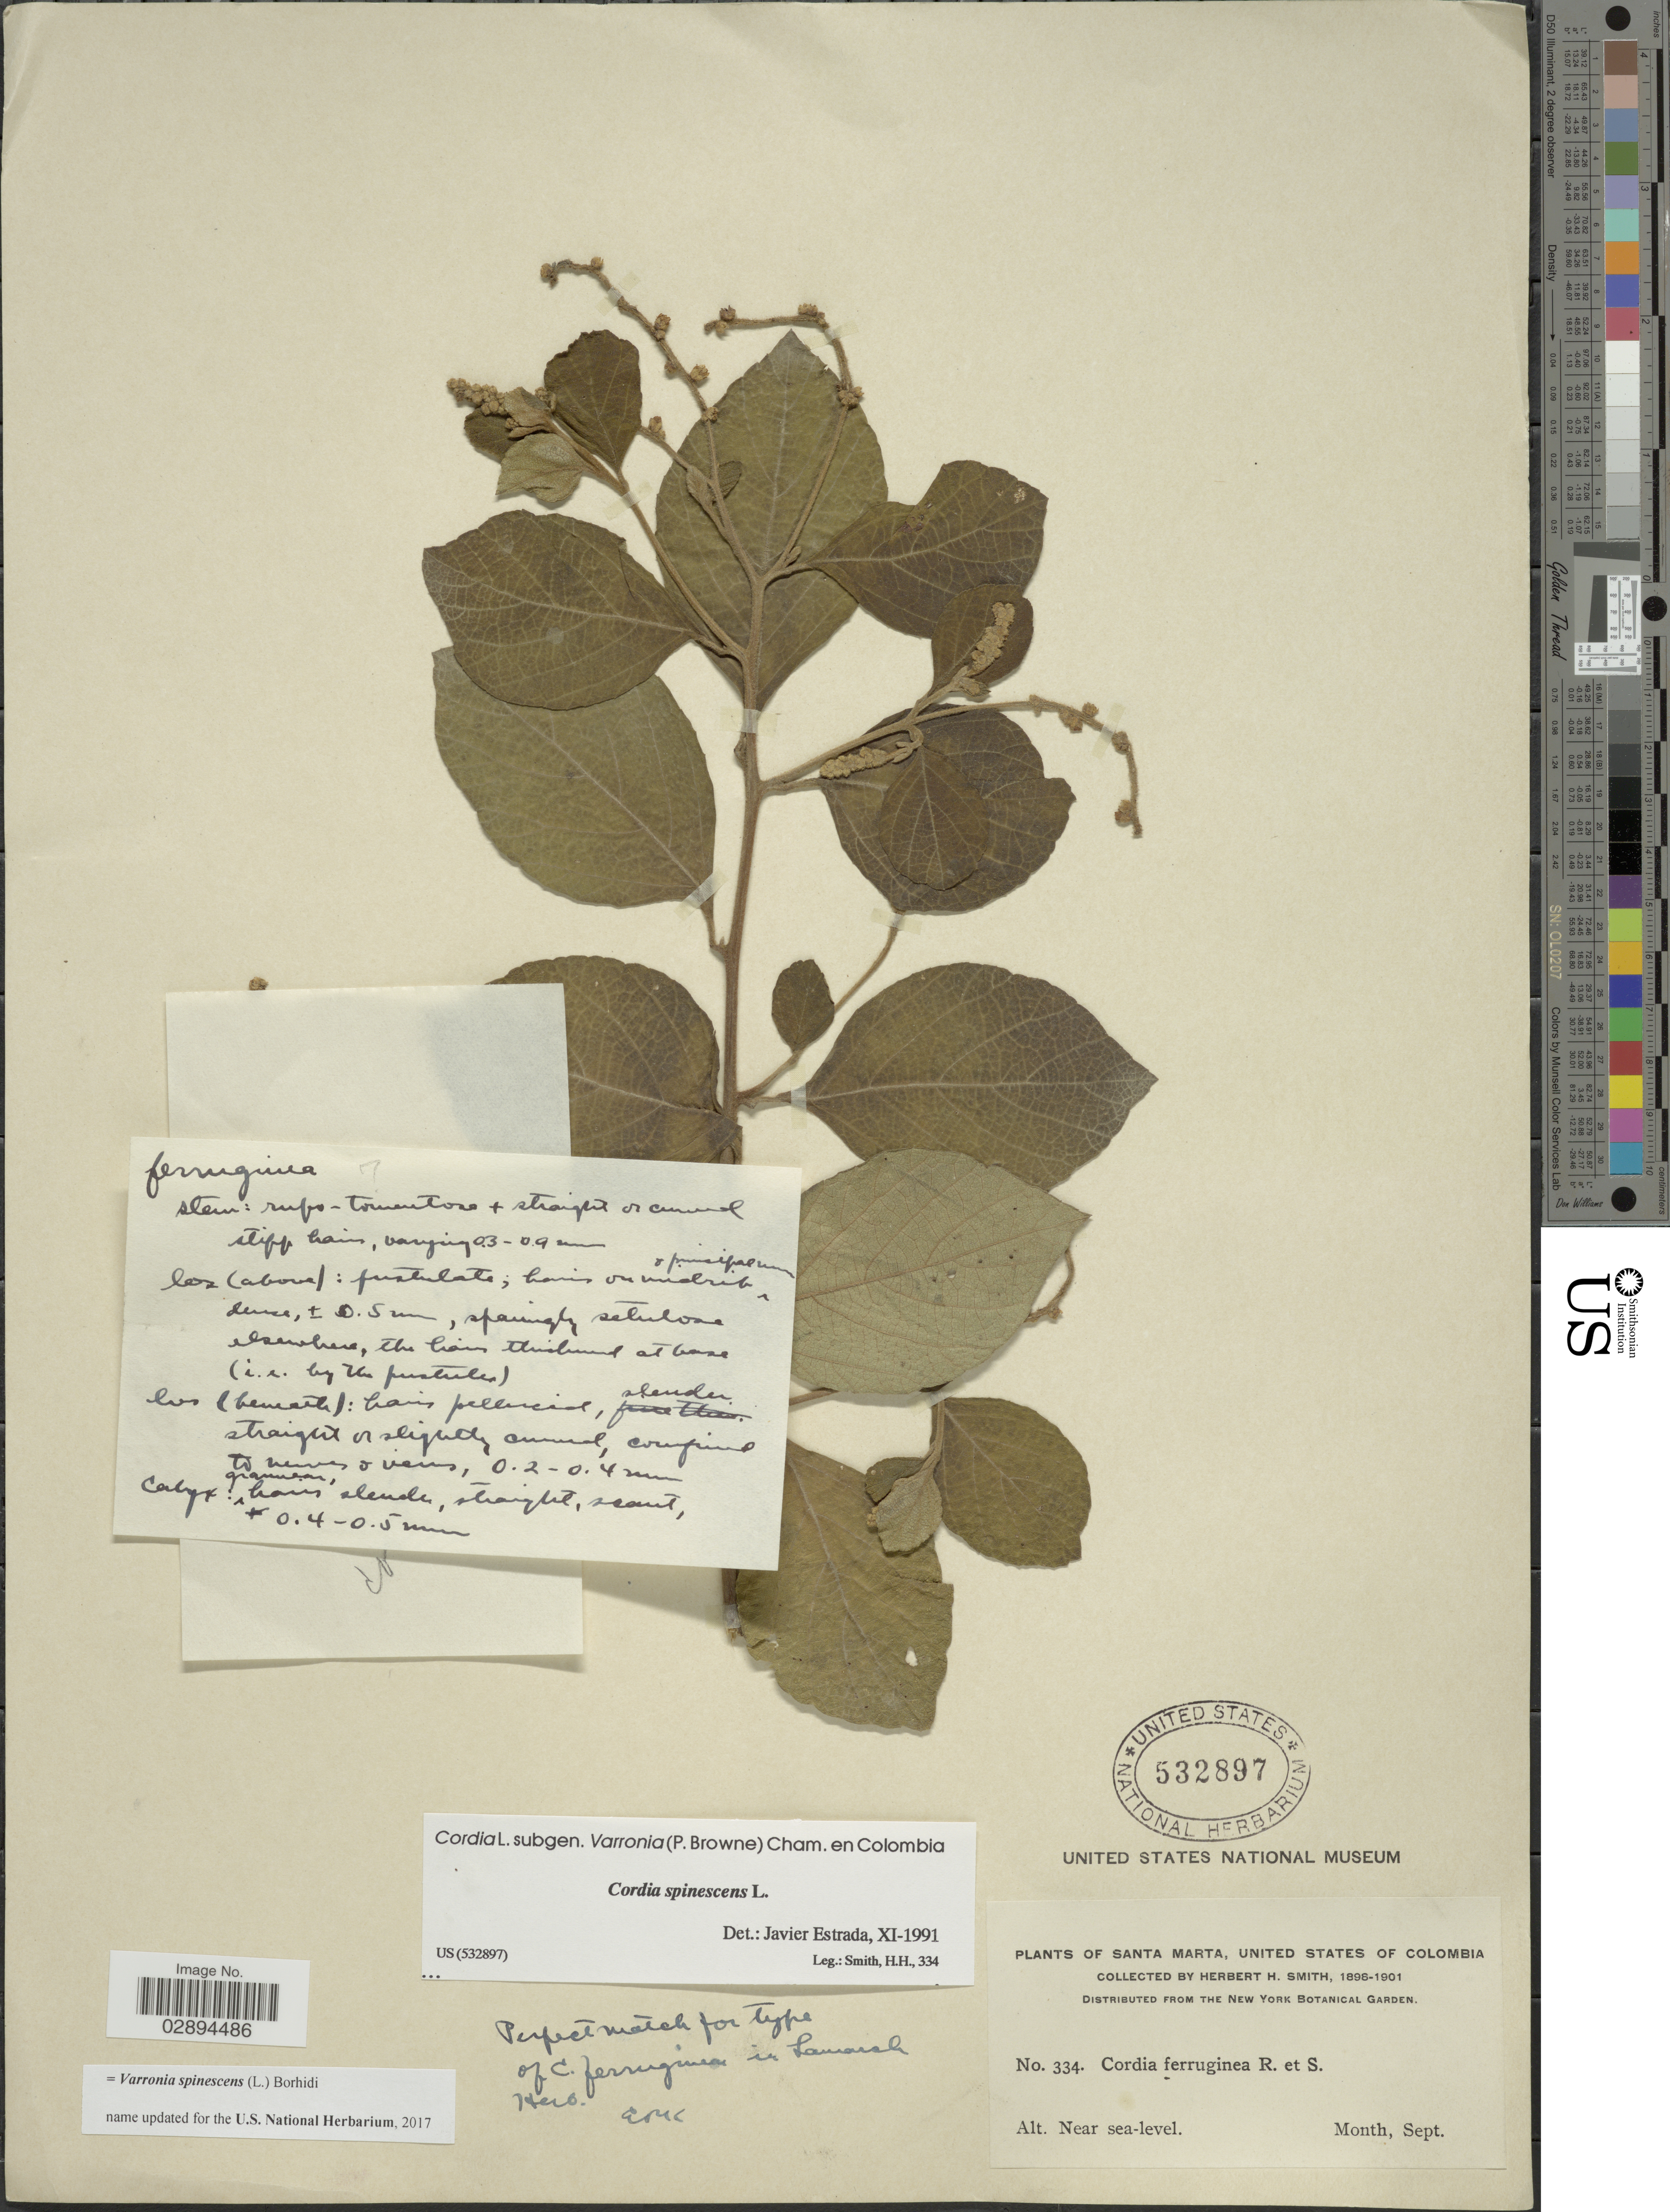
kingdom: Plantae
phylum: Tracheophyta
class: Magnoliopsida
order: Boraginales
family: Cordiaceae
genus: Varronia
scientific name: Varronia spinescens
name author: (L.) Borhidi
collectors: Herbert H. Smith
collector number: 334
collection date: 1898-09/1901-09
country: Colombia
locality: Santa Marta, United States of Colombia.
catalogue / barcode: US 532897